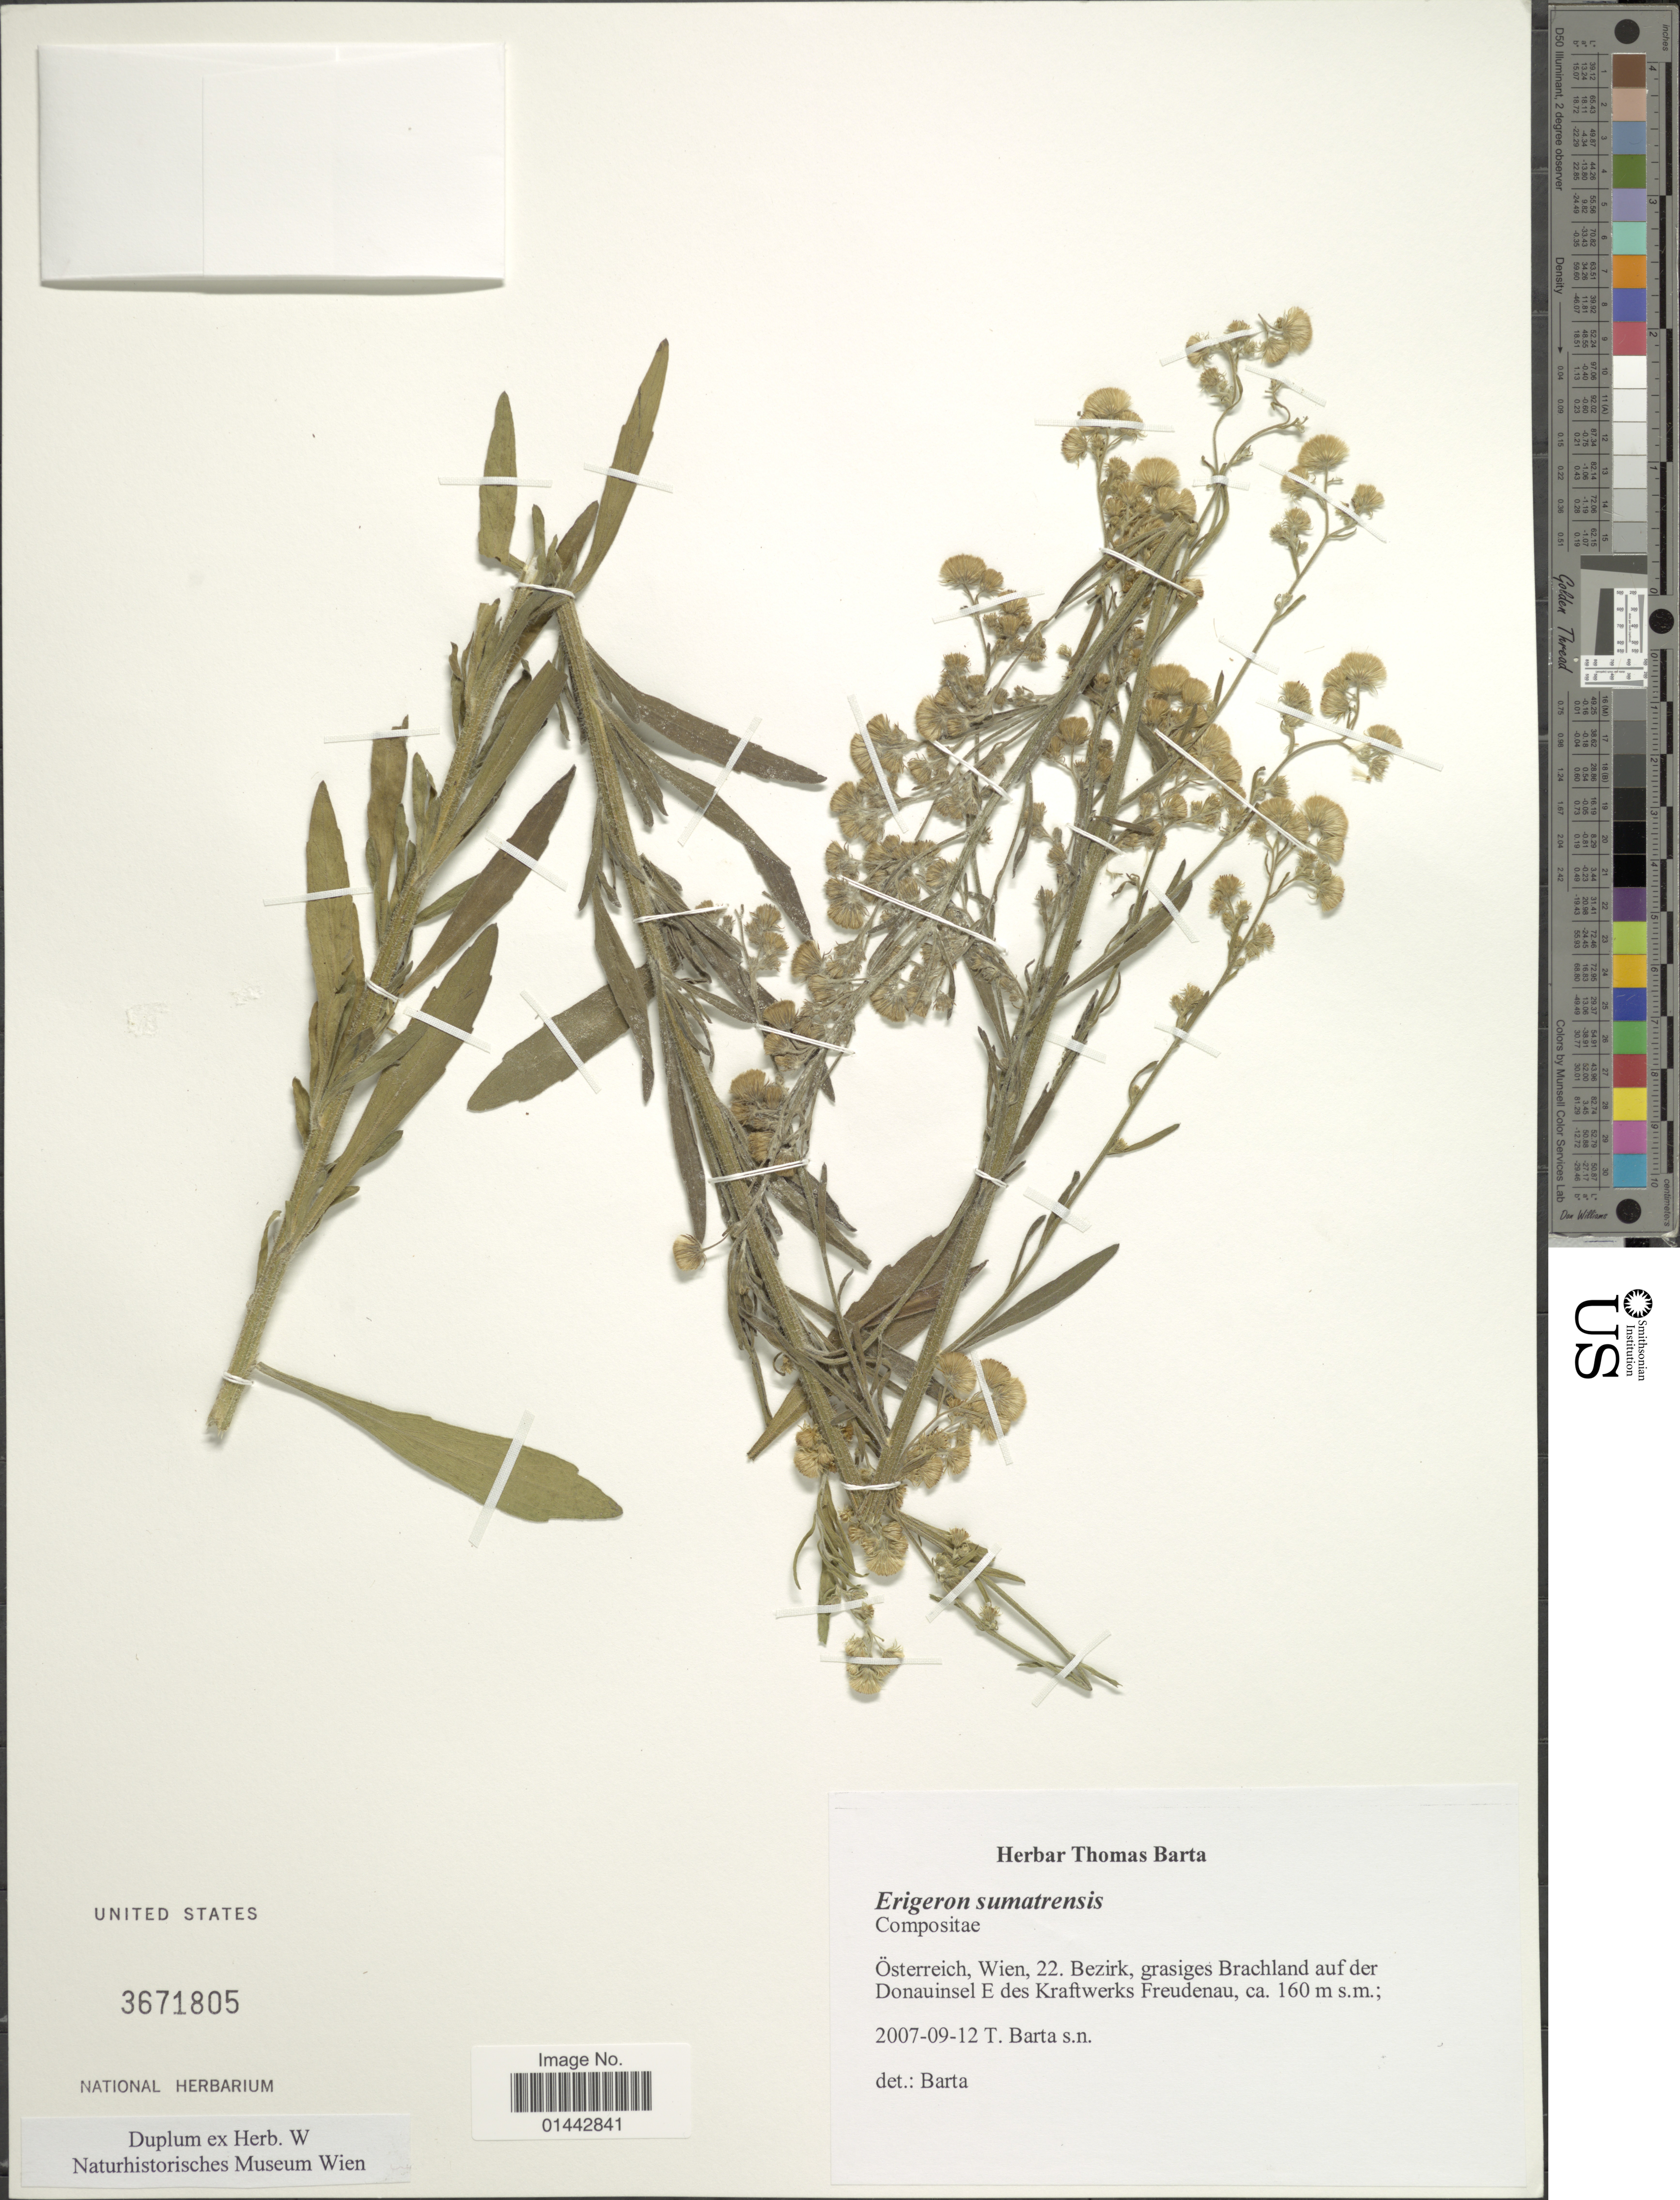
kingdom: Plantae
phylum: Tracheophyta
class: Magnoliopsida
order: Asterales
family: Asteraceae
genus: Erigeron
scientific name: Erigeron sumatrensis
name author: Retz.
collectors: T. Barta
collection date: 2007-09-12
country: Austria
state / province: Wien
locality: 22, Bezirk, grasiges Brachland auf der Donauinsel E des Kraftwerks Freudenau.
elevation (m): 160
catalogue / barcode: US 3671805